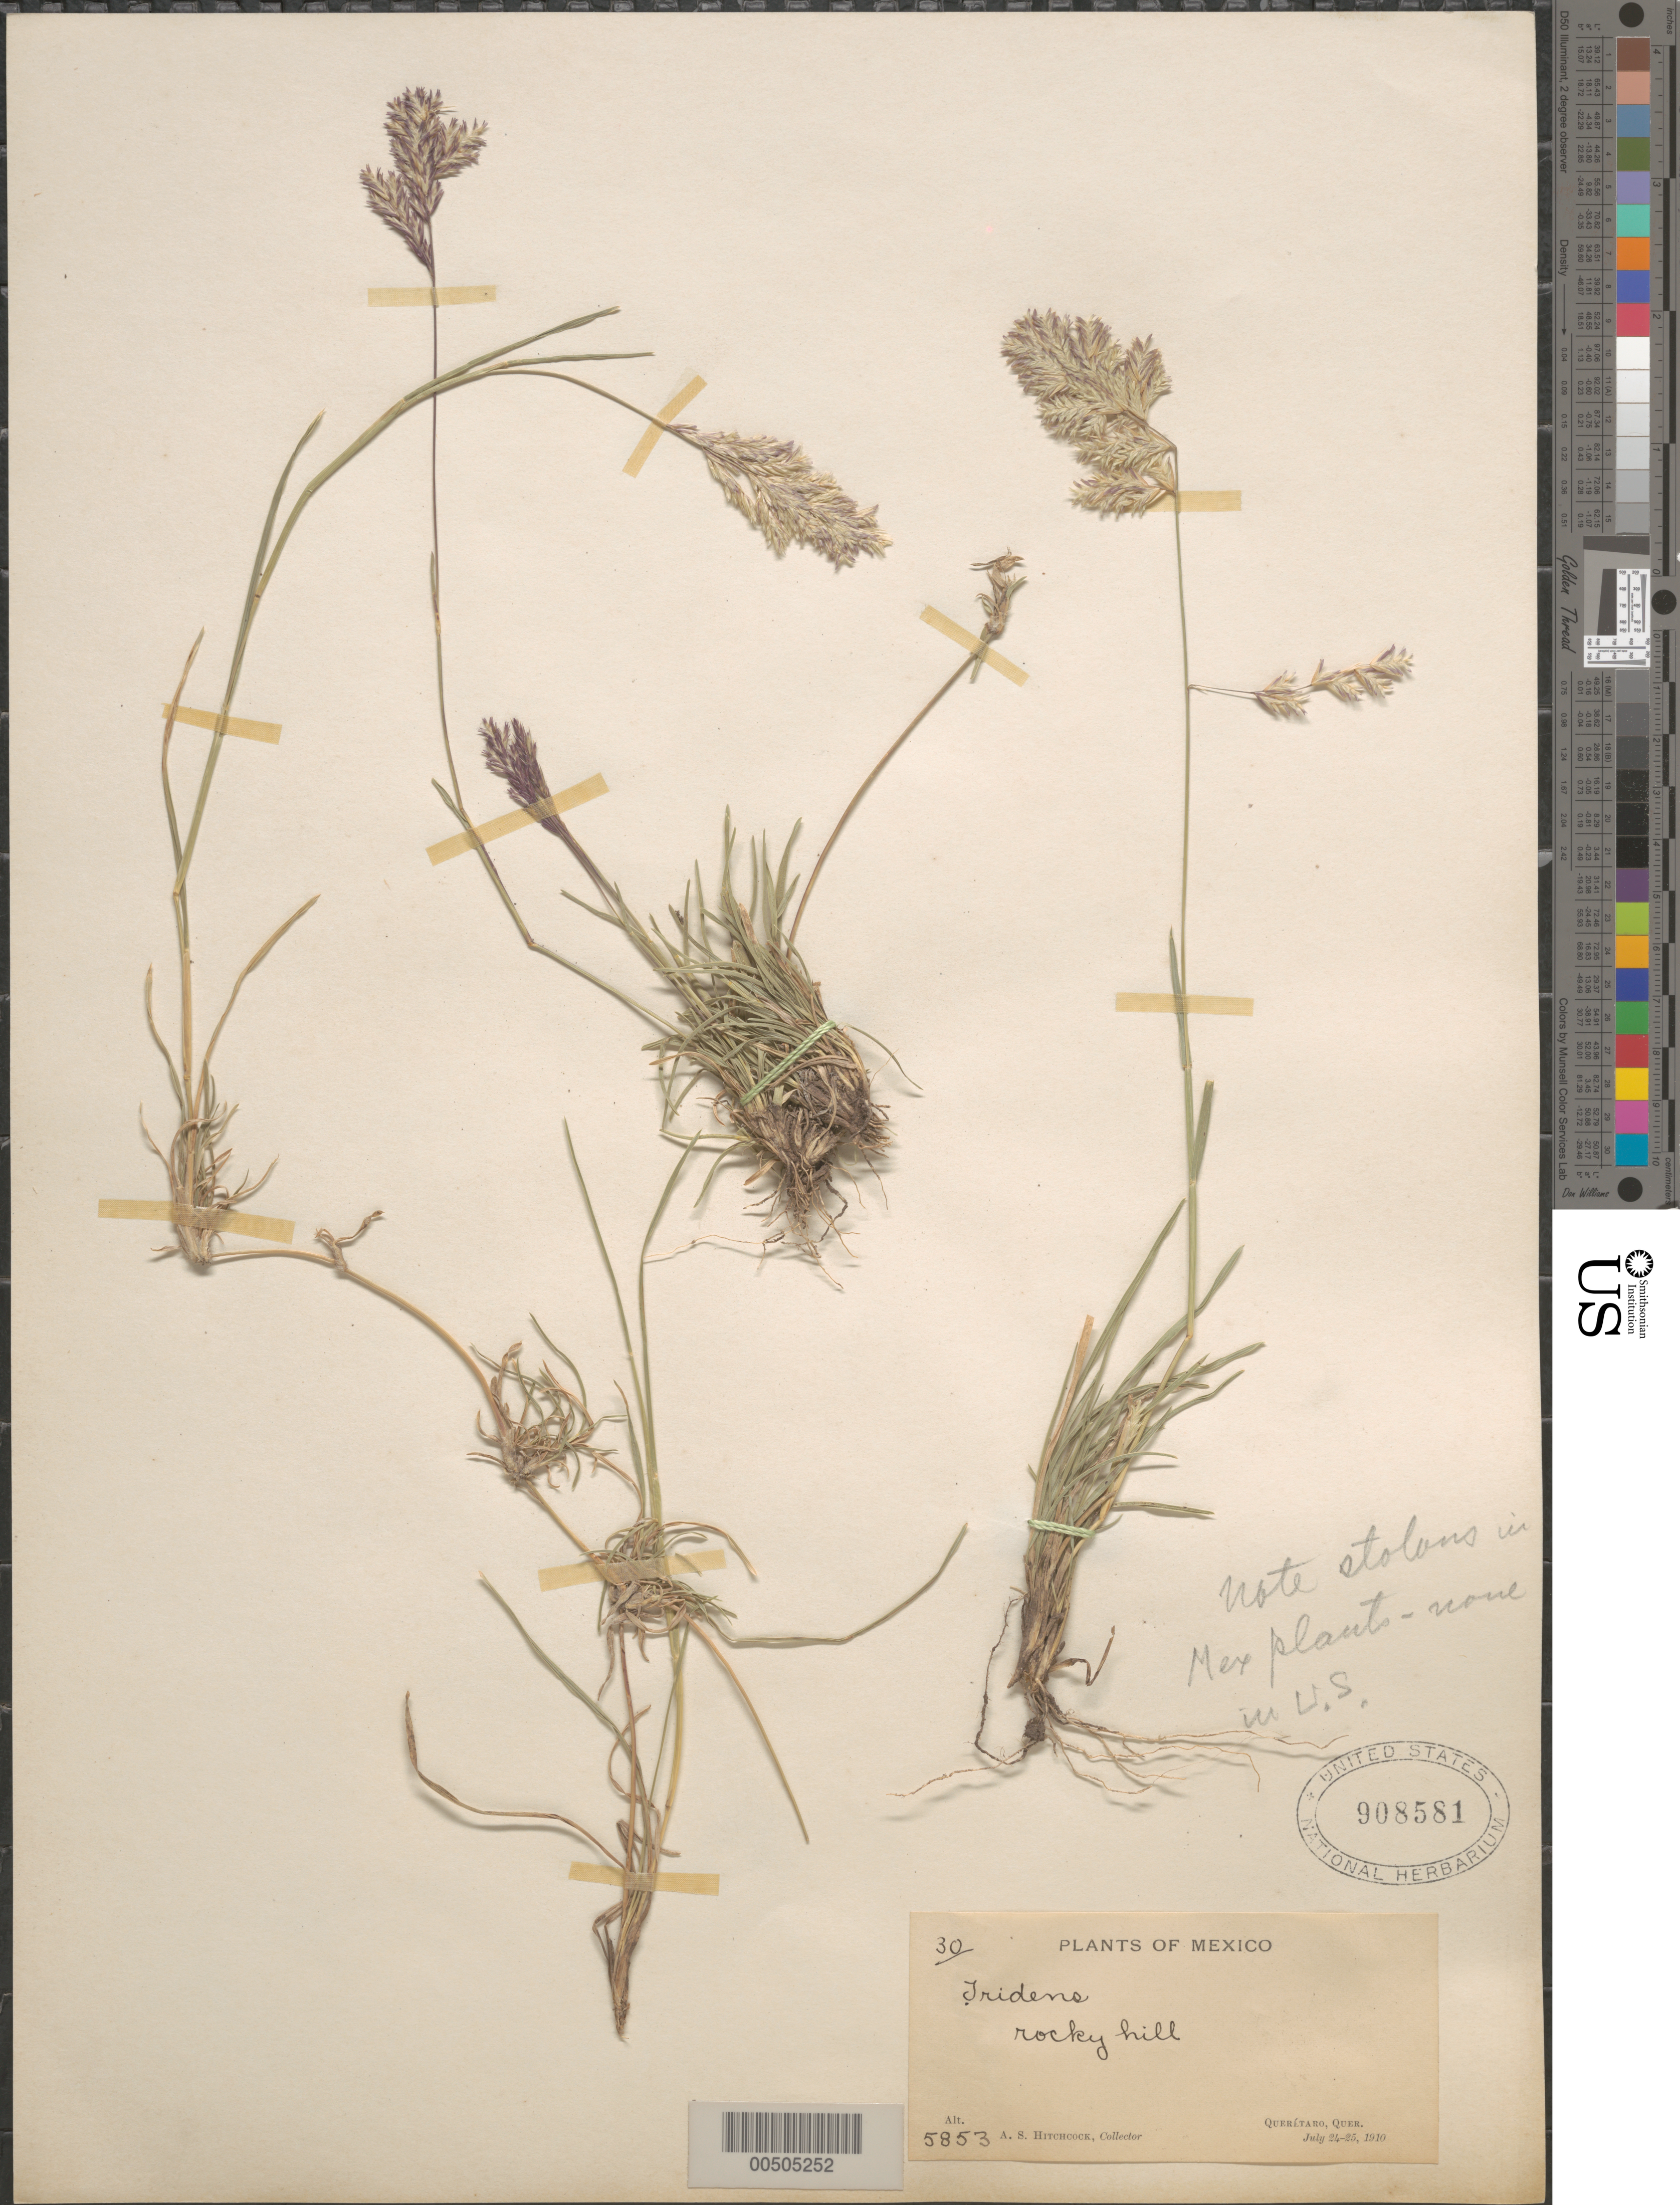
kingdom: Plantae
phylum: Tracheophyta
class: Liliopsida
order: Poales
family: Poaceae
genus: Erioneuron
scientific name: Erioneuron avenaceum var. breviaristatum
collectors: A. S. Hitchcock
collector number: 5853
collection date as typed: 24 Jul 1910 to 25 Jul 1910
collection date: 1910-07-24/1910-07-25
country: Mexico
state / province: Querétaro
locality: Quer‚taro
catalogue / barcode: US 908581